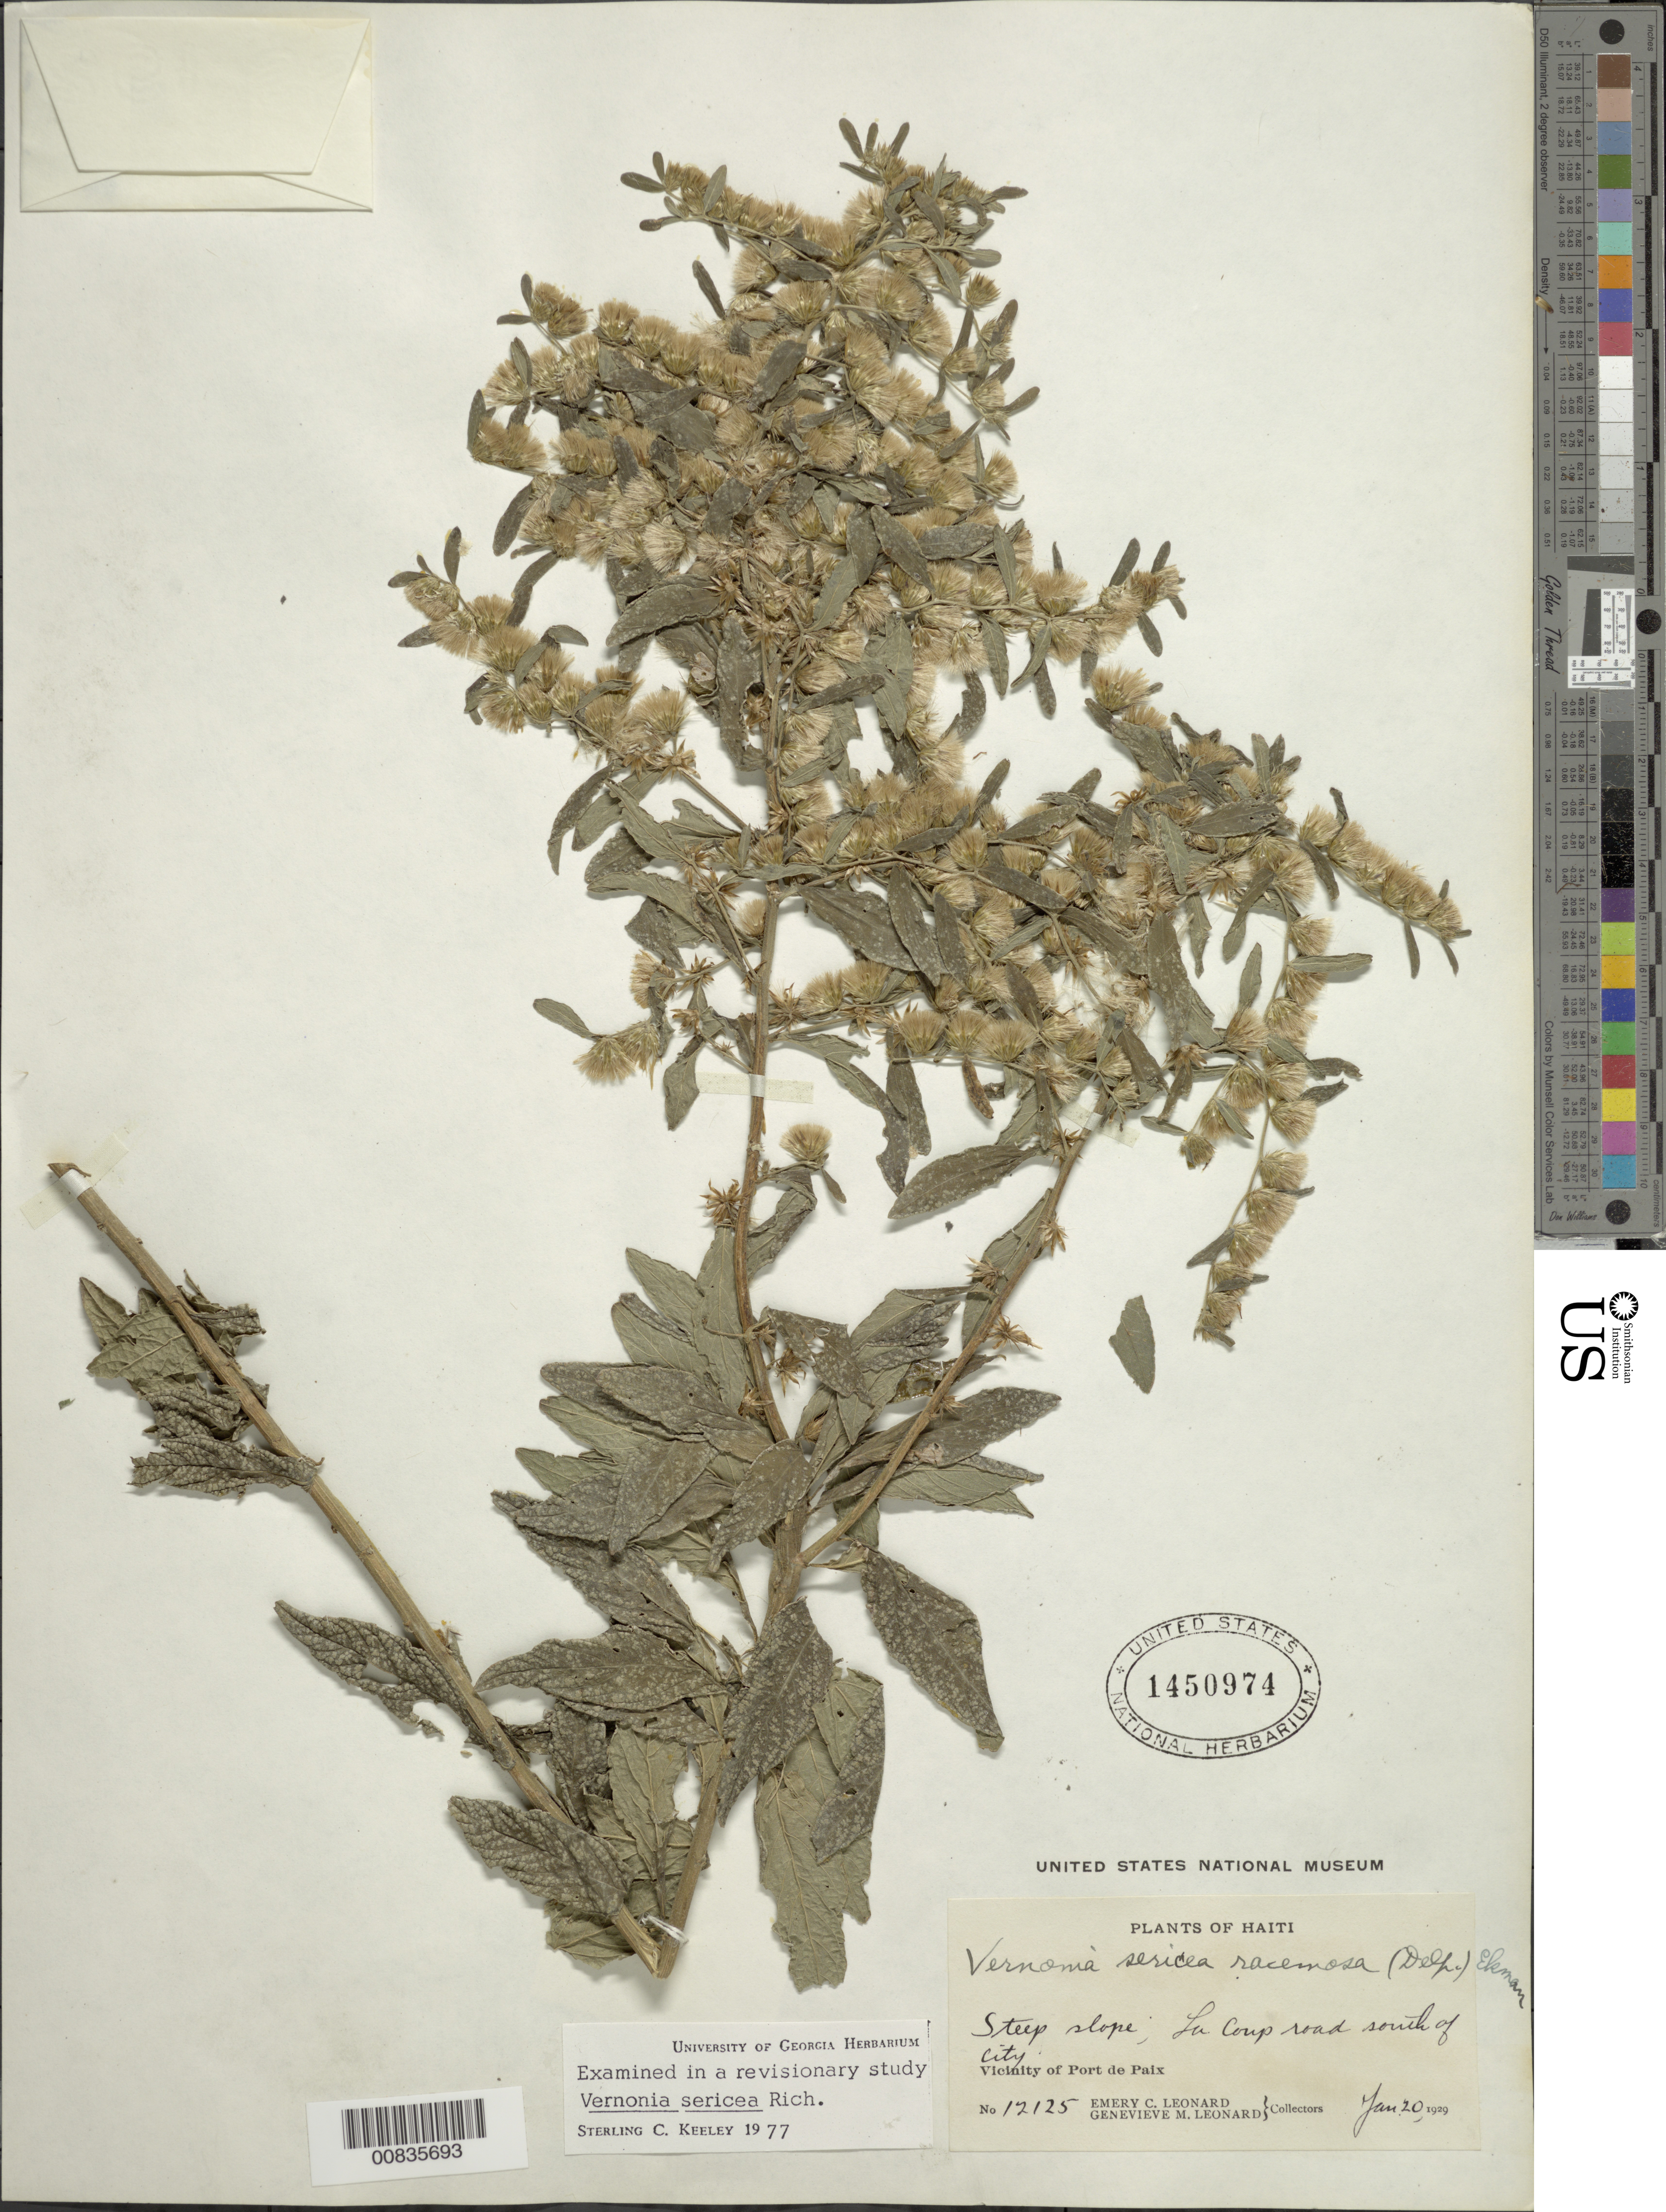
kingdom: Plantae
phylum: Tracheophyta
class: Magnoliopsida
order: Asterales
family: Asteraceae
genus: Lepidaploa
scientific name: Lepidaploa sericea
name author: (Rich.) H. Rob.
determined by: Keeley, S. C.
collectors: E. C. Leonard & G. M. Leonard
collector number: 12125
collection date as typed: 20 Jan 1929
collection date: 1929-01-20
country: Haiti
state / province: Nord-Ouest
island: Hispaniola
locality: Vicinity of Port de Paix, La Coup road S of city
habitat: Steep slope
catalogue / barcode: US 1450974